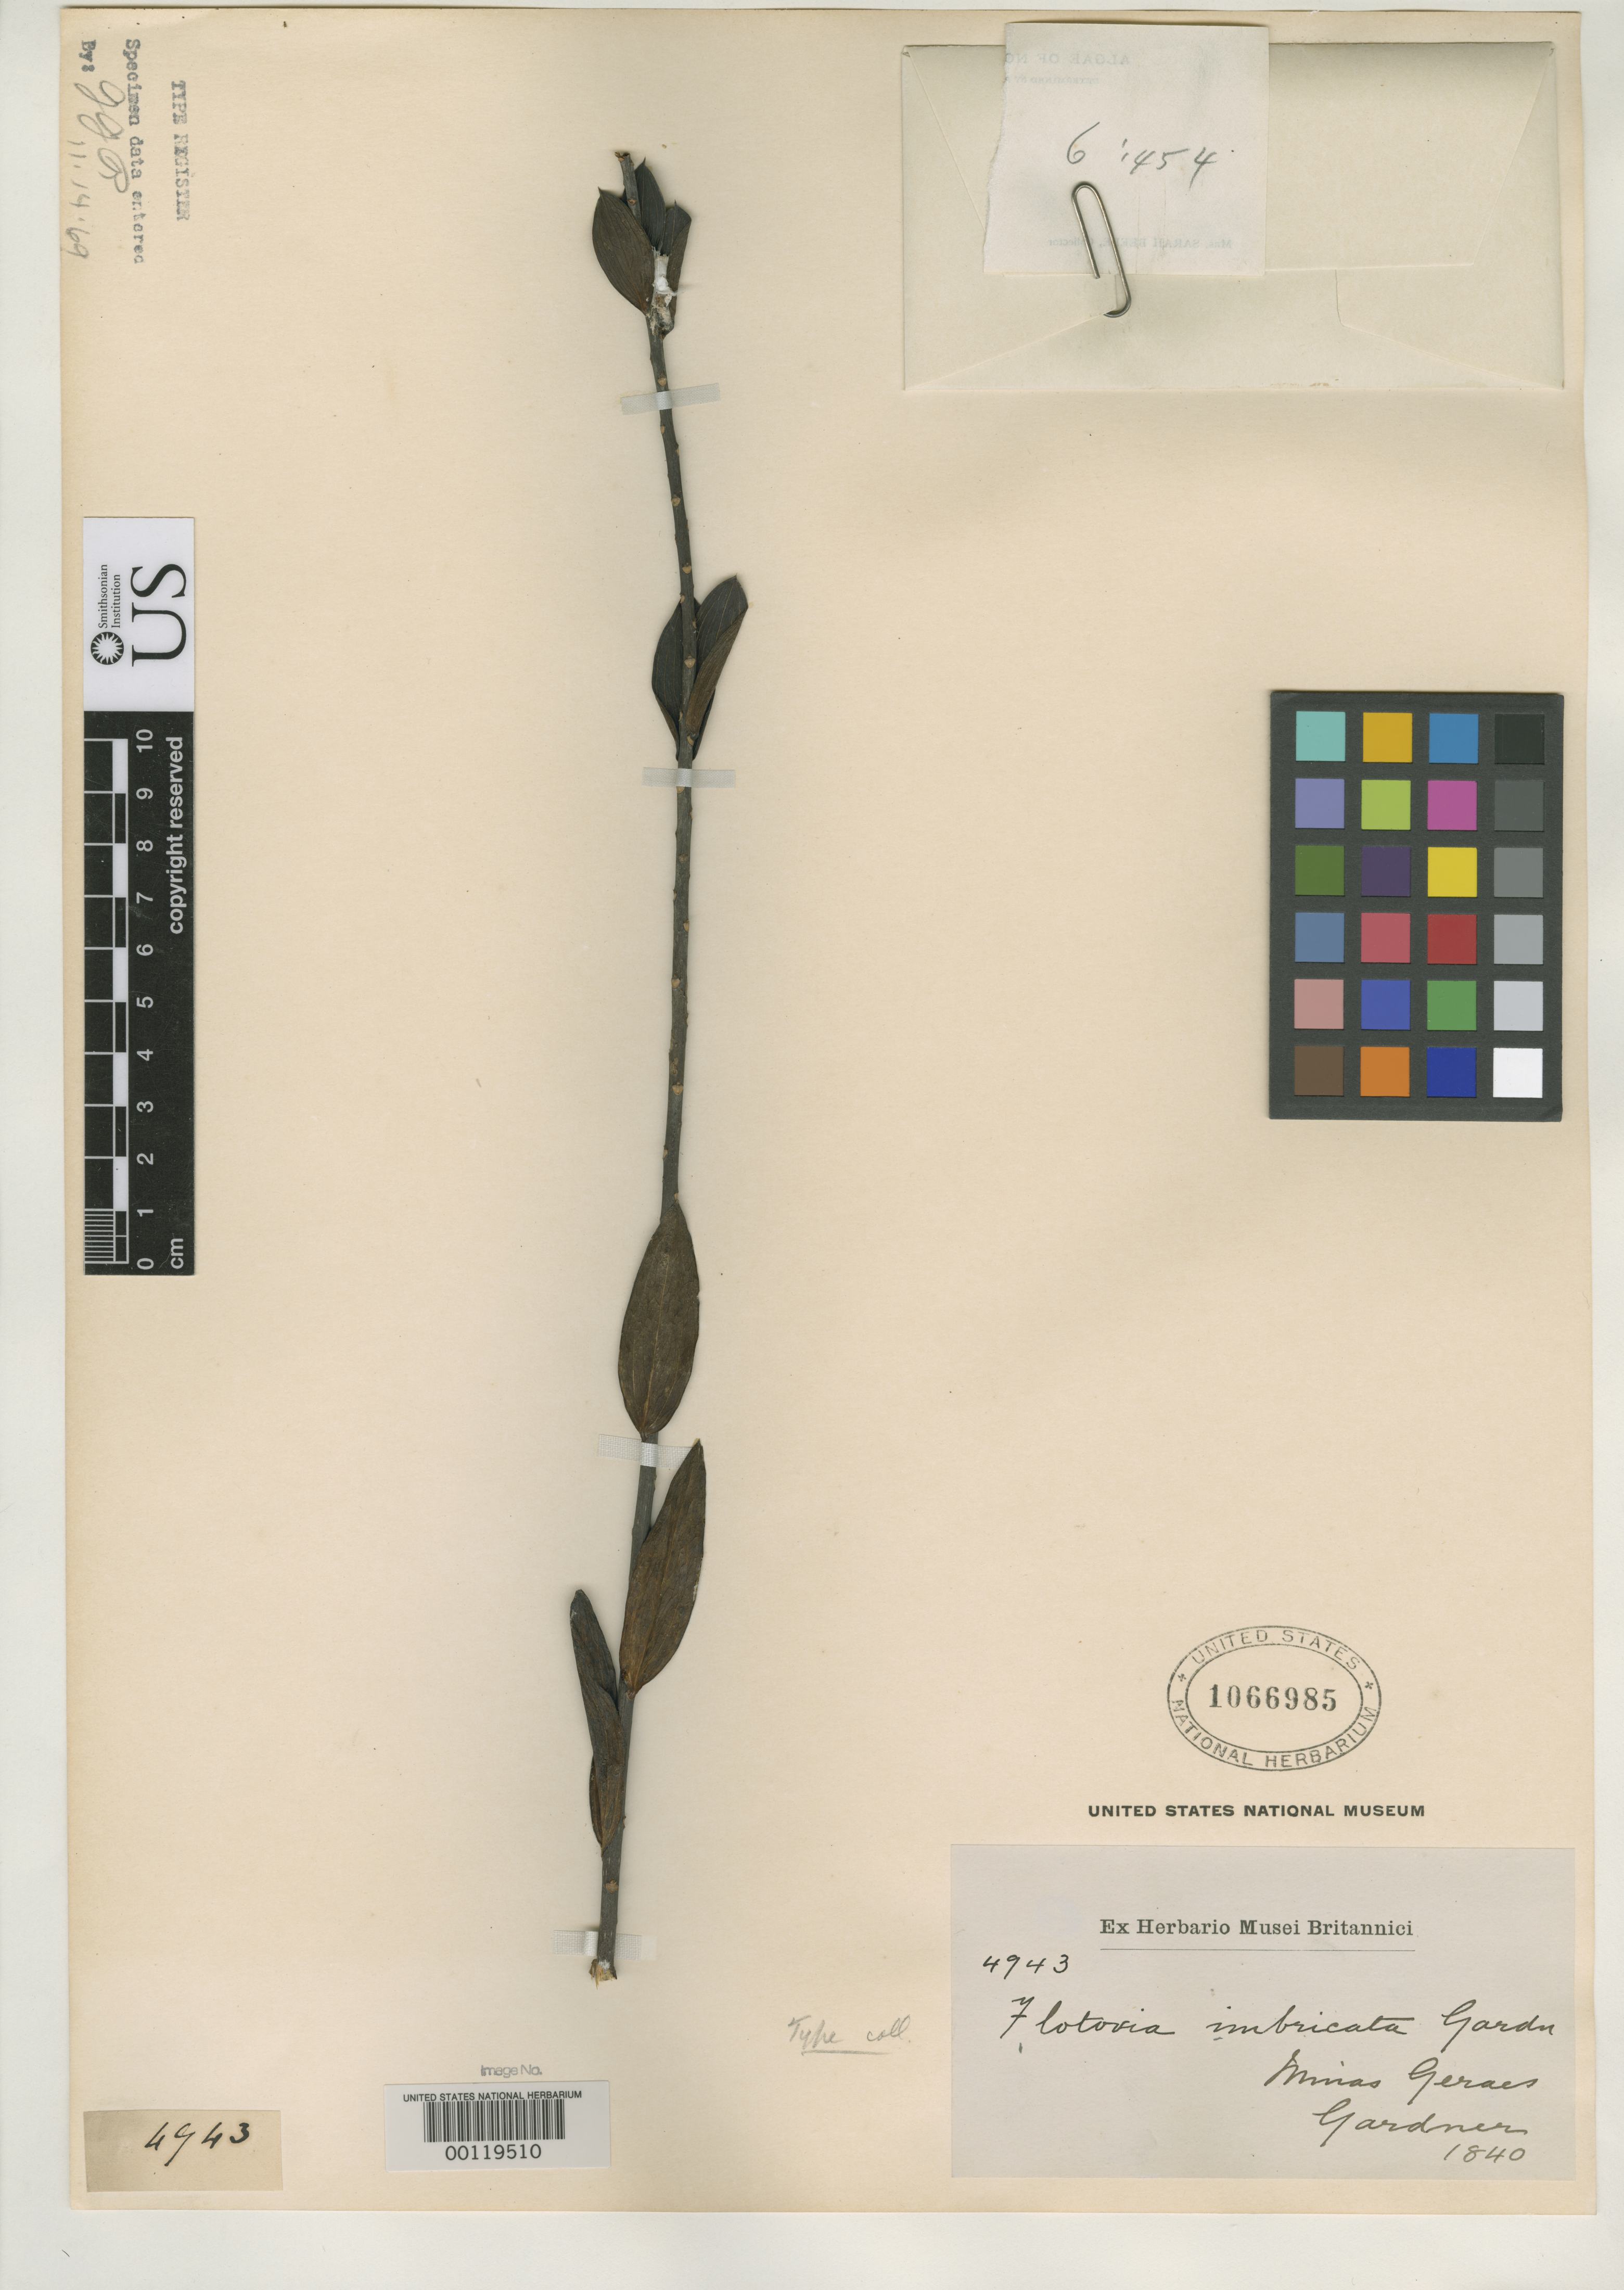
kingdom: Plantae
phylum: Tracheophyta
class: Magnoliopsida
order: Asterales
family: Asteraceae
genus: Flotovia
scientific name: Flotovia imbricata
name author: Gardner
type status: Isotype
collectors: G. Gardner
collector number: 4943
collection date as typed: Aug 1840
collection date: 1840-08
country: Brazil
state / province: Minas Gerais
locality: Diamond District.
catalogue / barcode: US 1066985